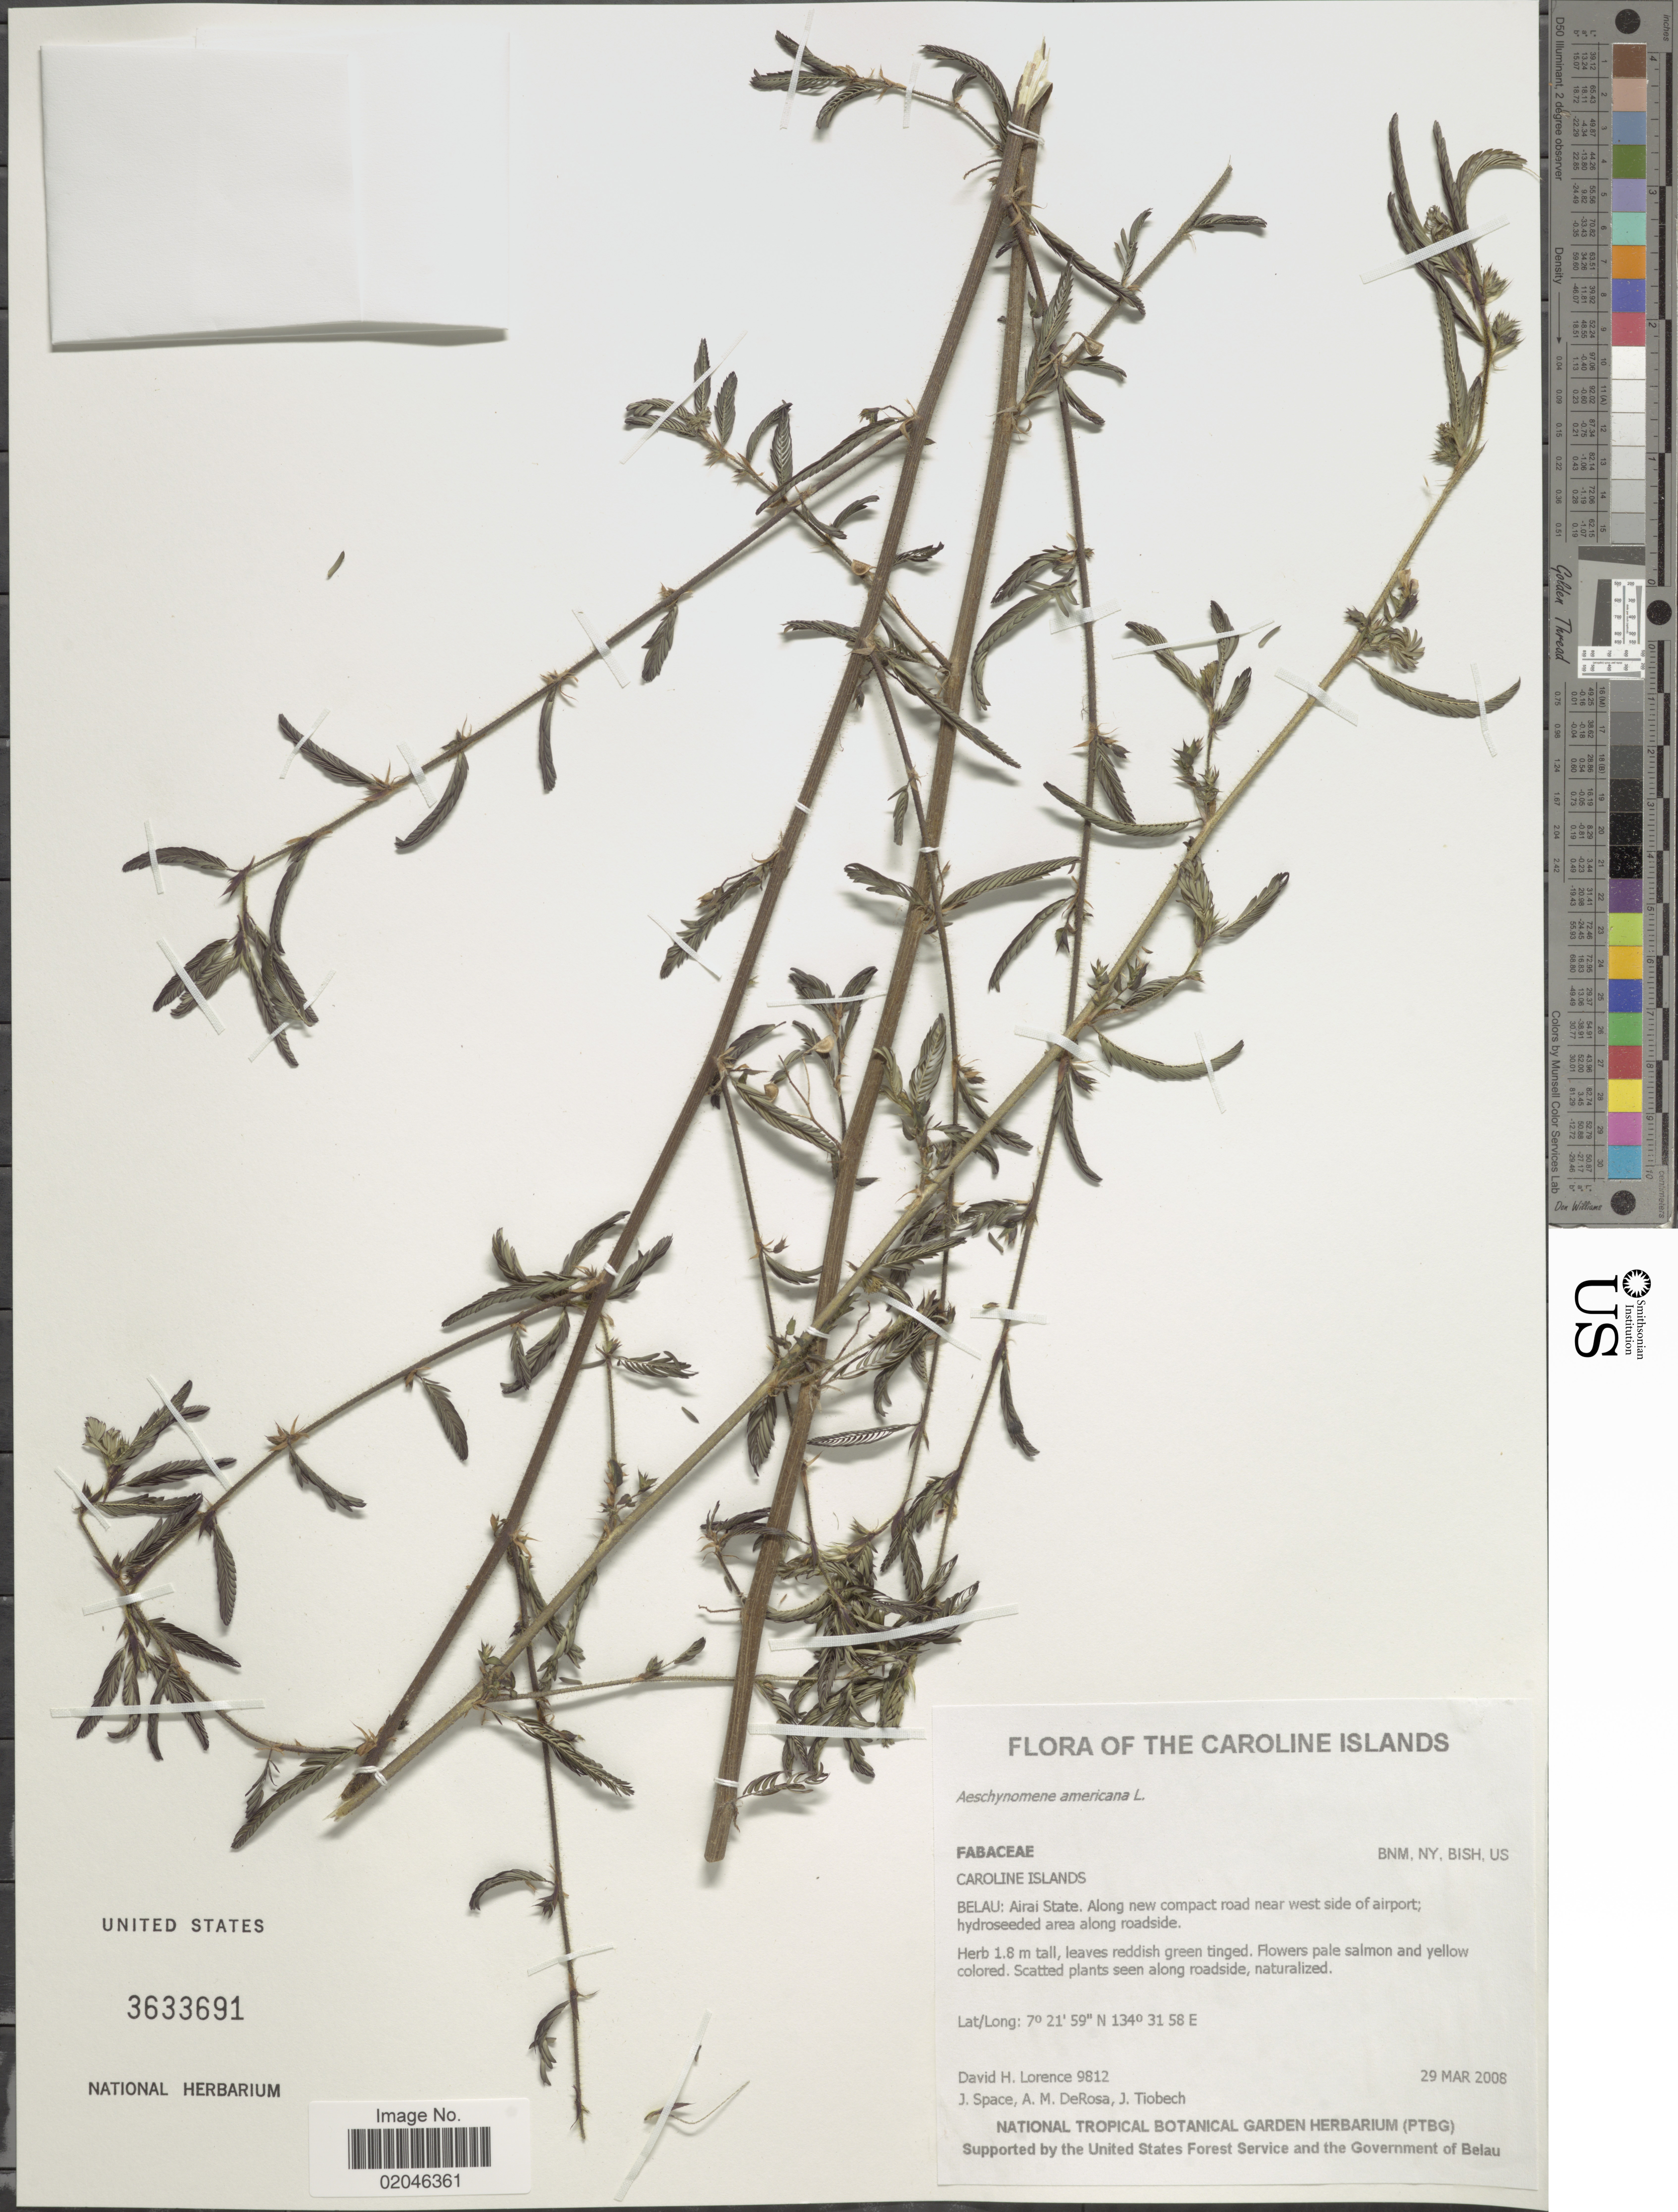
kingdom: Plantae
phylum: Tracheophyta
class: Magnoliopsida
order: Fabales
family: Fabaceae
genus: Aeschynomene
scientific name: Aeschynomene americana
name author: L.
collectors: D. Lorence, J. Space, A. DeRosa & J. Tiobech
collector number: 9812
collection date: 2008-03-29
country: Palau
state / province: Belau Outliers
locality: Caroline Islands. Belau: Airai State. Along new compact road near west side of airport; hydroseeded area along roadside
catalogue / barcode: US 3633691